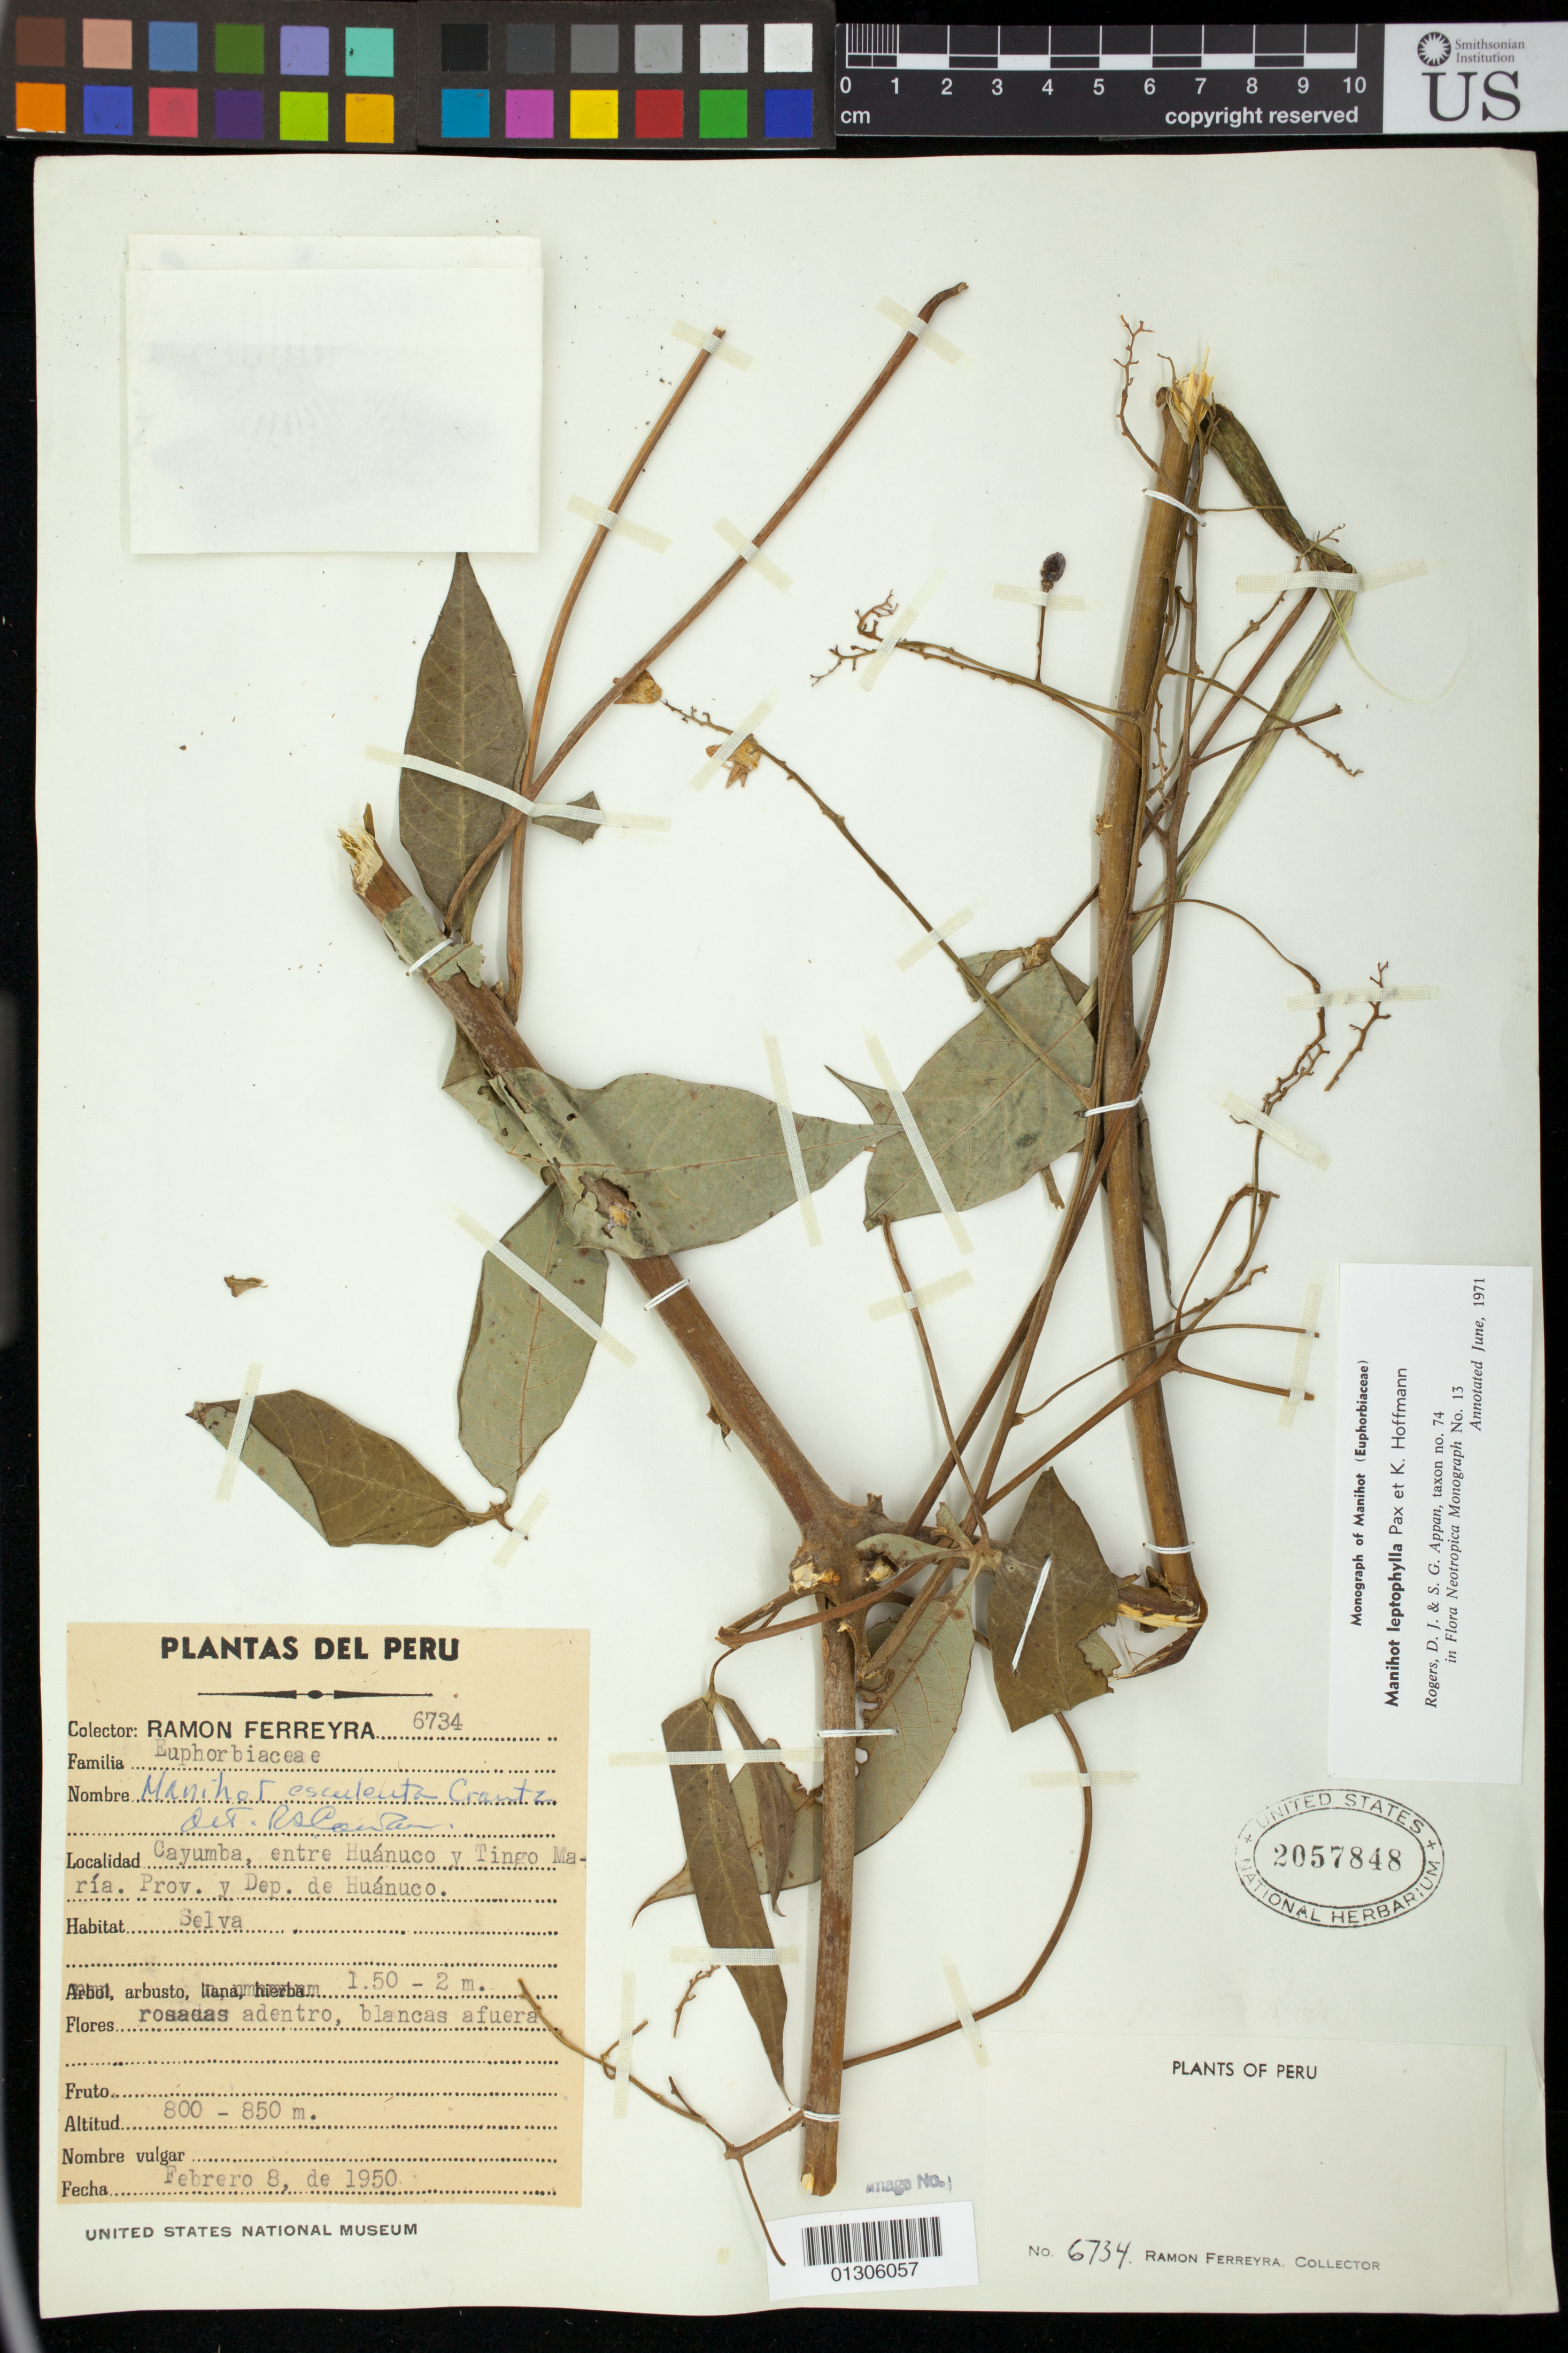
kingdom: Plantae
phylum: Tracheophyta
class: Magnoliopsida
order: Malpighiales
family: Euphorbiaceae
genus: Manihot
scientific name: Manihot australis A.M. Mendoza & Orlandini, ined. 2018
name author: A.M. Mendoza & Orlandini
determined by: Mendoza, A. M.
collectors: R. A. Ferreyra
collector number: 6734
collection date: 1950-02-08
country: Peru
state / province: Huánuco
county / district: Huánuco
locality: Cayumba, entre Huánuco y Tingo Maria.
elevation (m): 800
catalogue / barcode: US 2057848